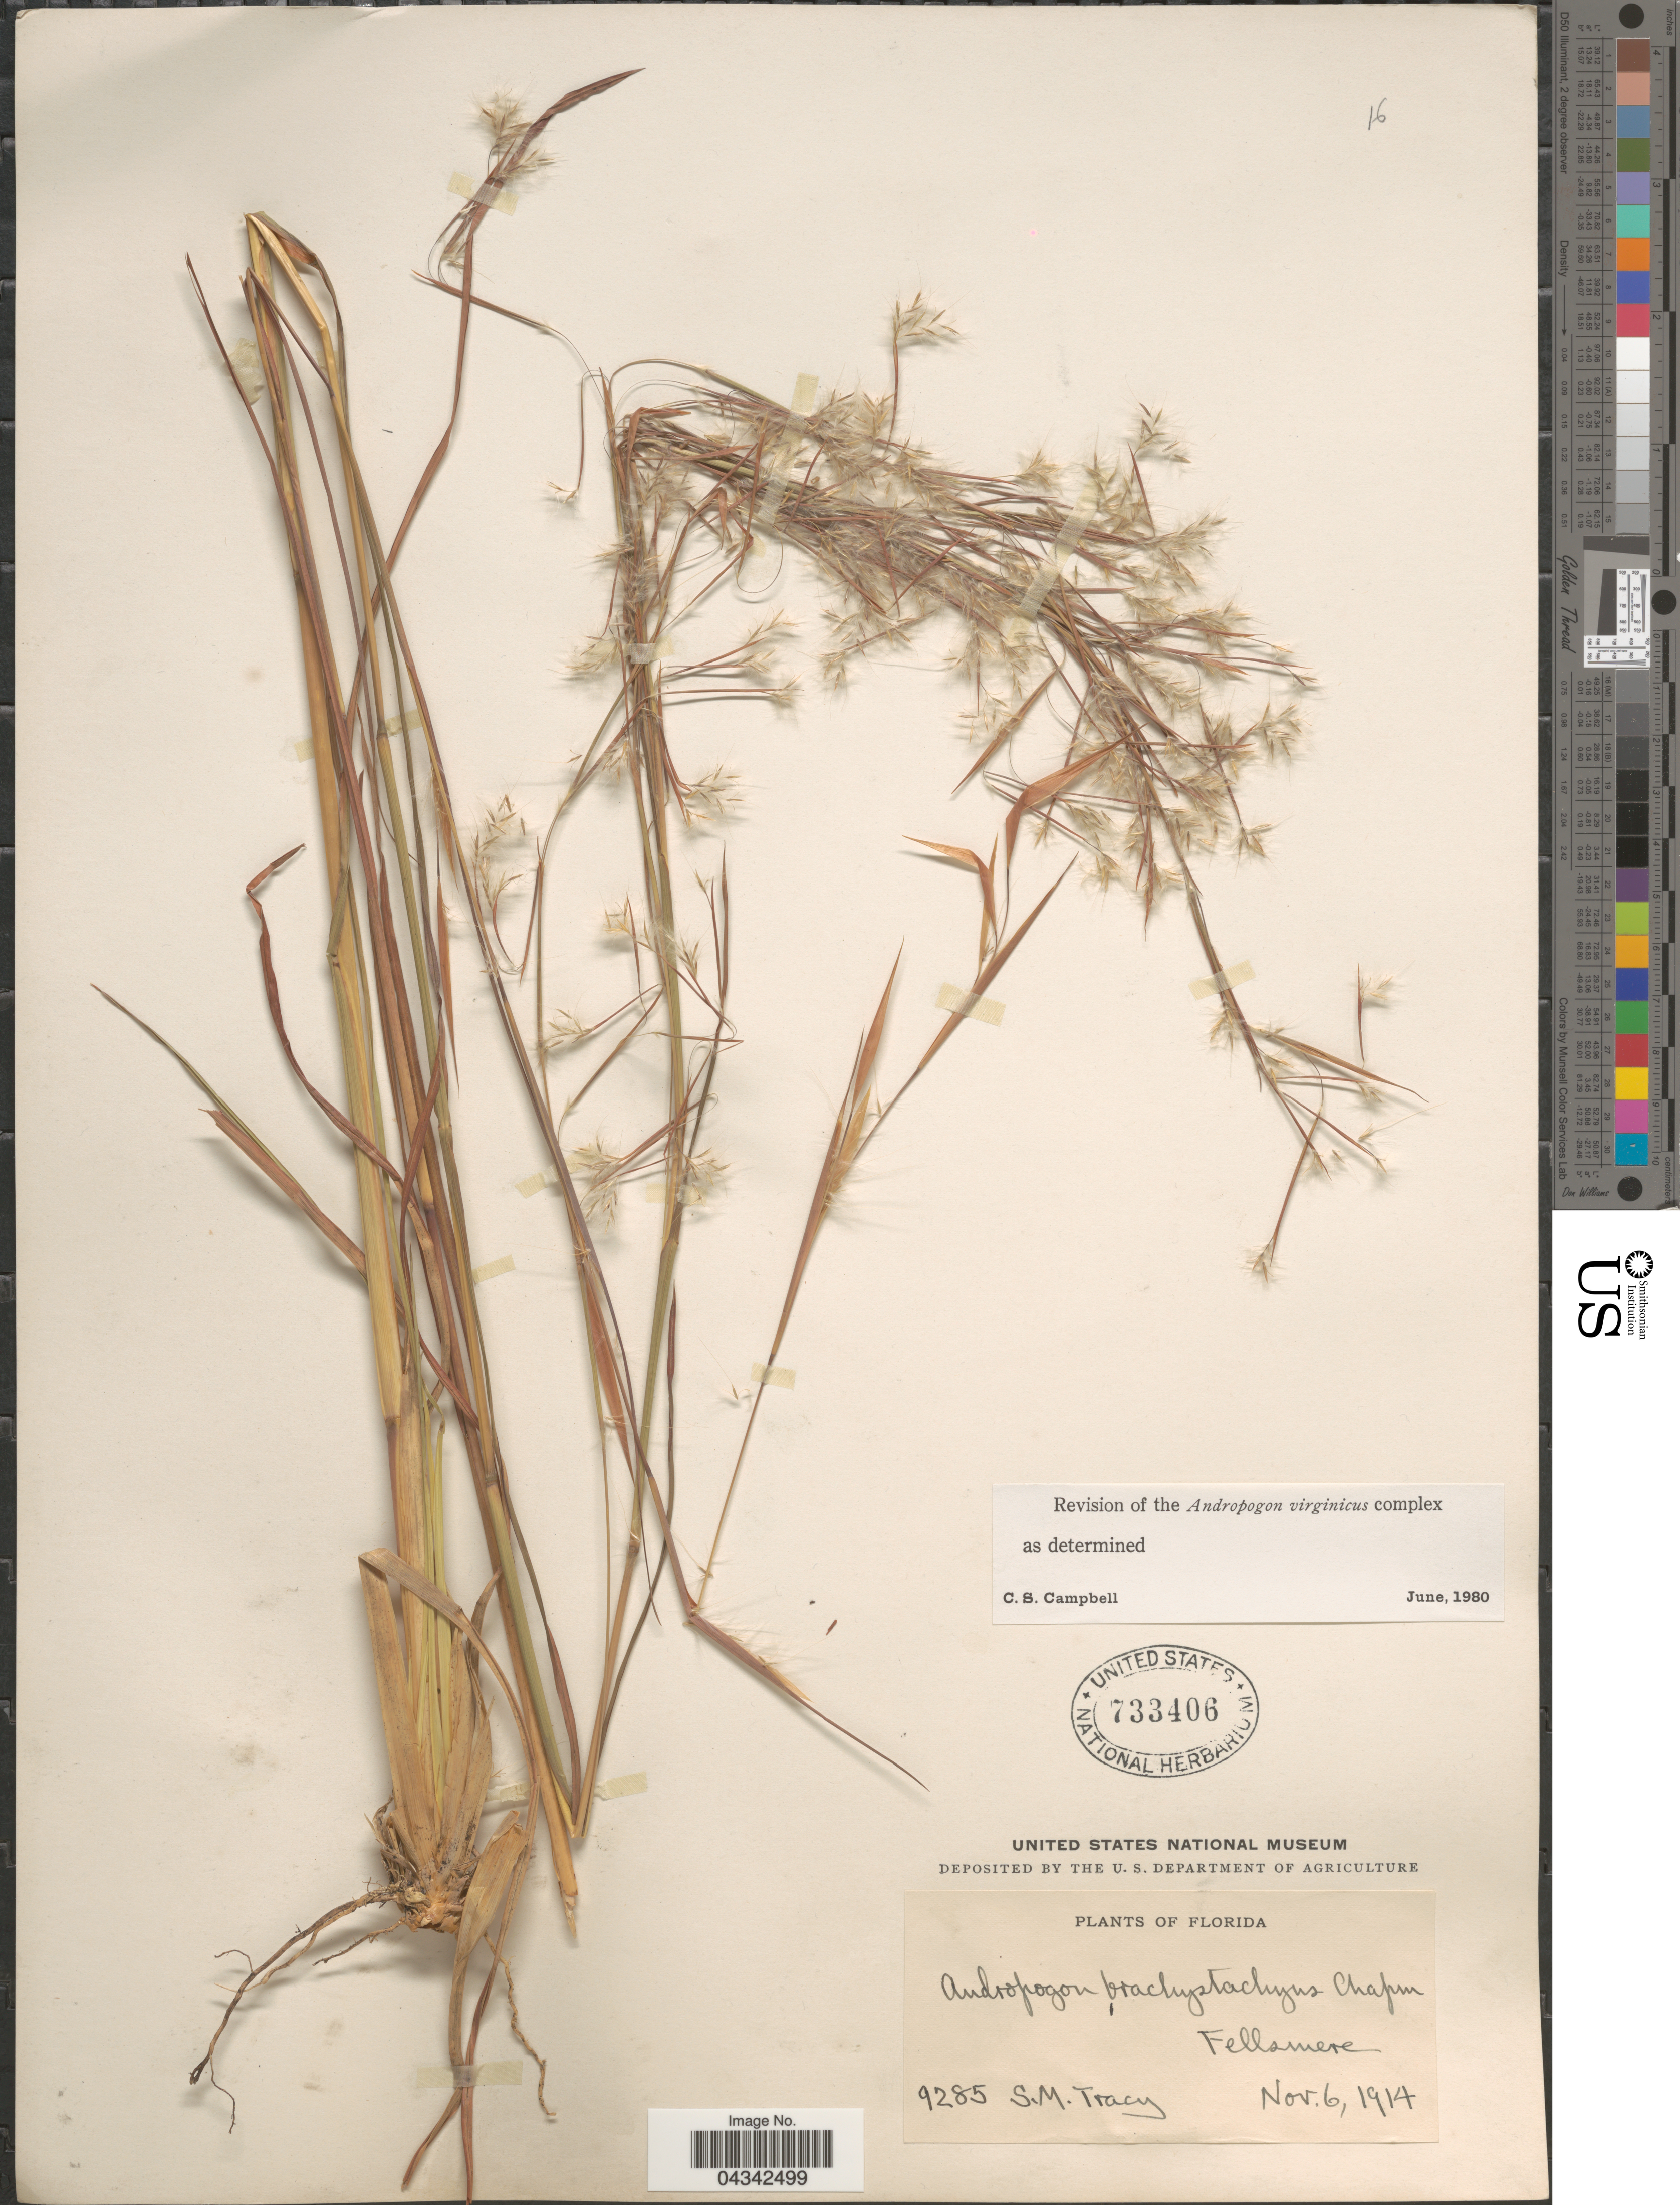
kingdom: Plantae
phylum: Tracheophyta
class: Liliopsida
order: Poales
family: Poaceae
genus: Andropogon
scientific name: Andropogon brachystachyus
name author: Chapm.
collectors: S. M. Tracy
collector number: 9285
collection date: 1914-11-06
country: United States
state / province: Florida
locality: Fellsmere.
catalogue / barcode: US 733406